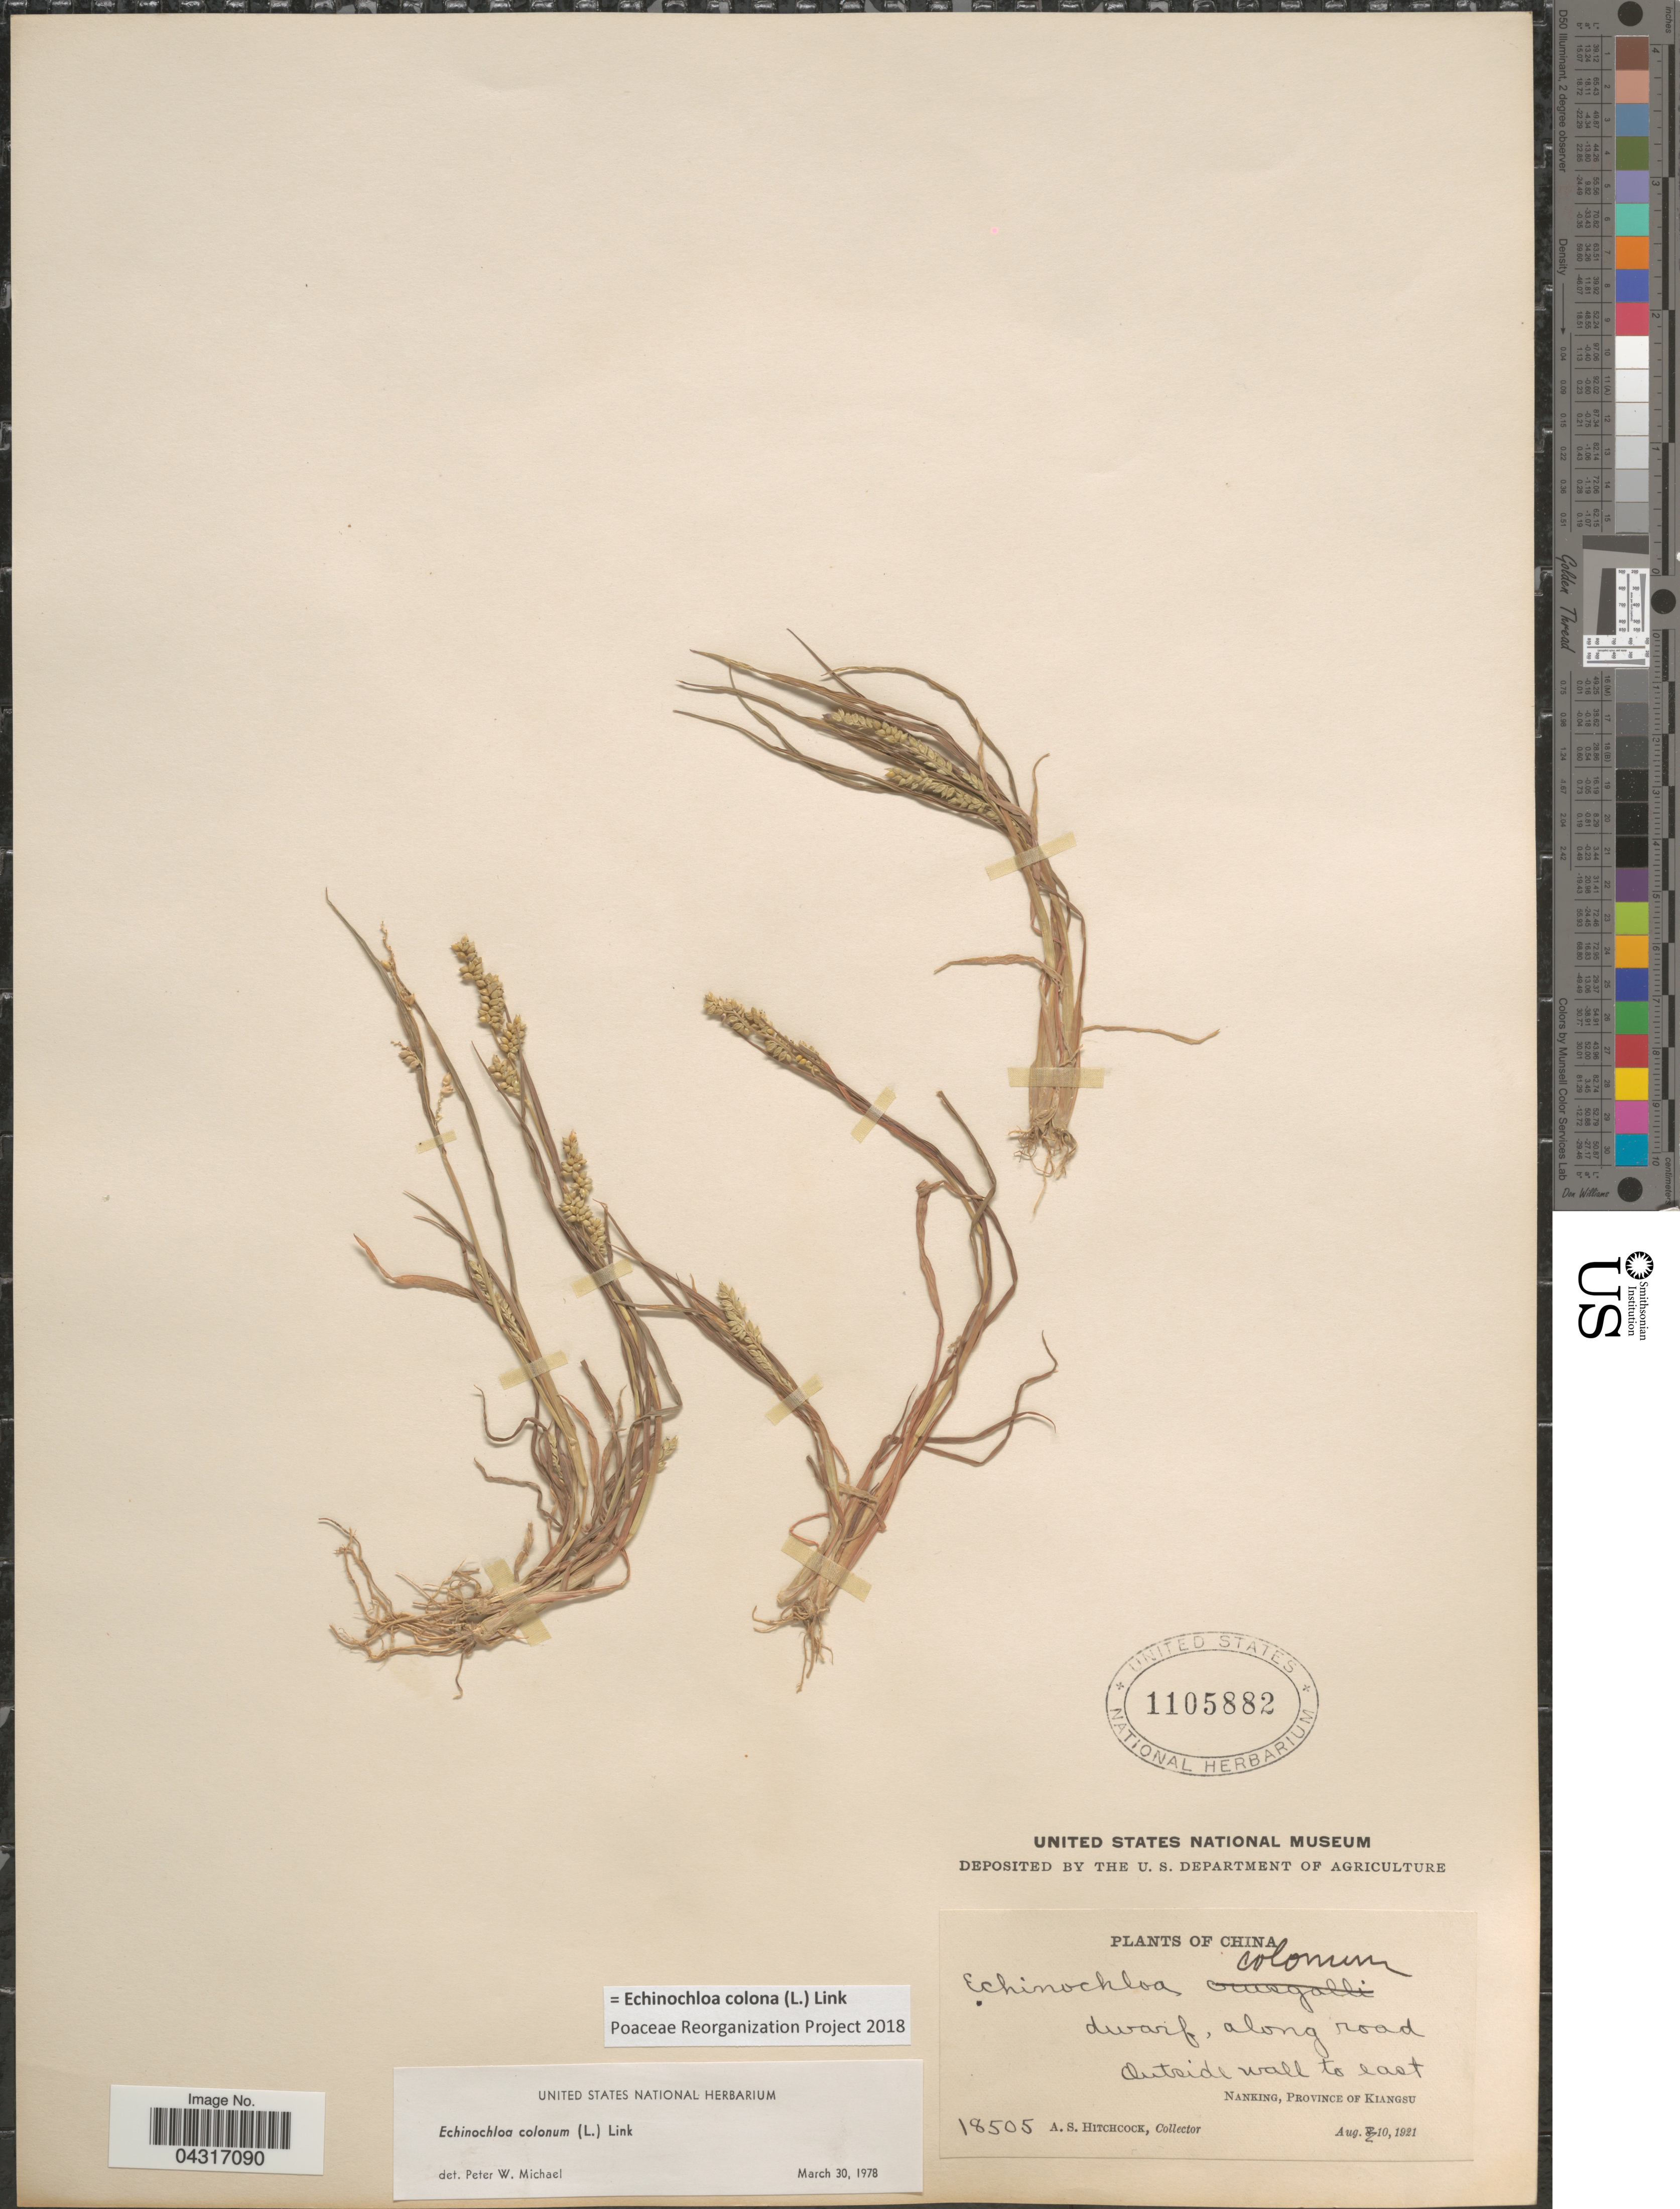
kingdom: Plantae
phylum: Tracheophyta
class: Liliopsida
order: Poales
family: Poaceae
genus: Echinochloa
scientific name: Echinochloa colona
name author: (L.) Link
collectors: A. S. Hitchcock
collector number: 18505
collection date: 1921-08-10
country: China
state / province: Jiangsu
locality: Outside wall to east Nanking, Province of Kiangsu.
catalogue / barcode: US 1105882